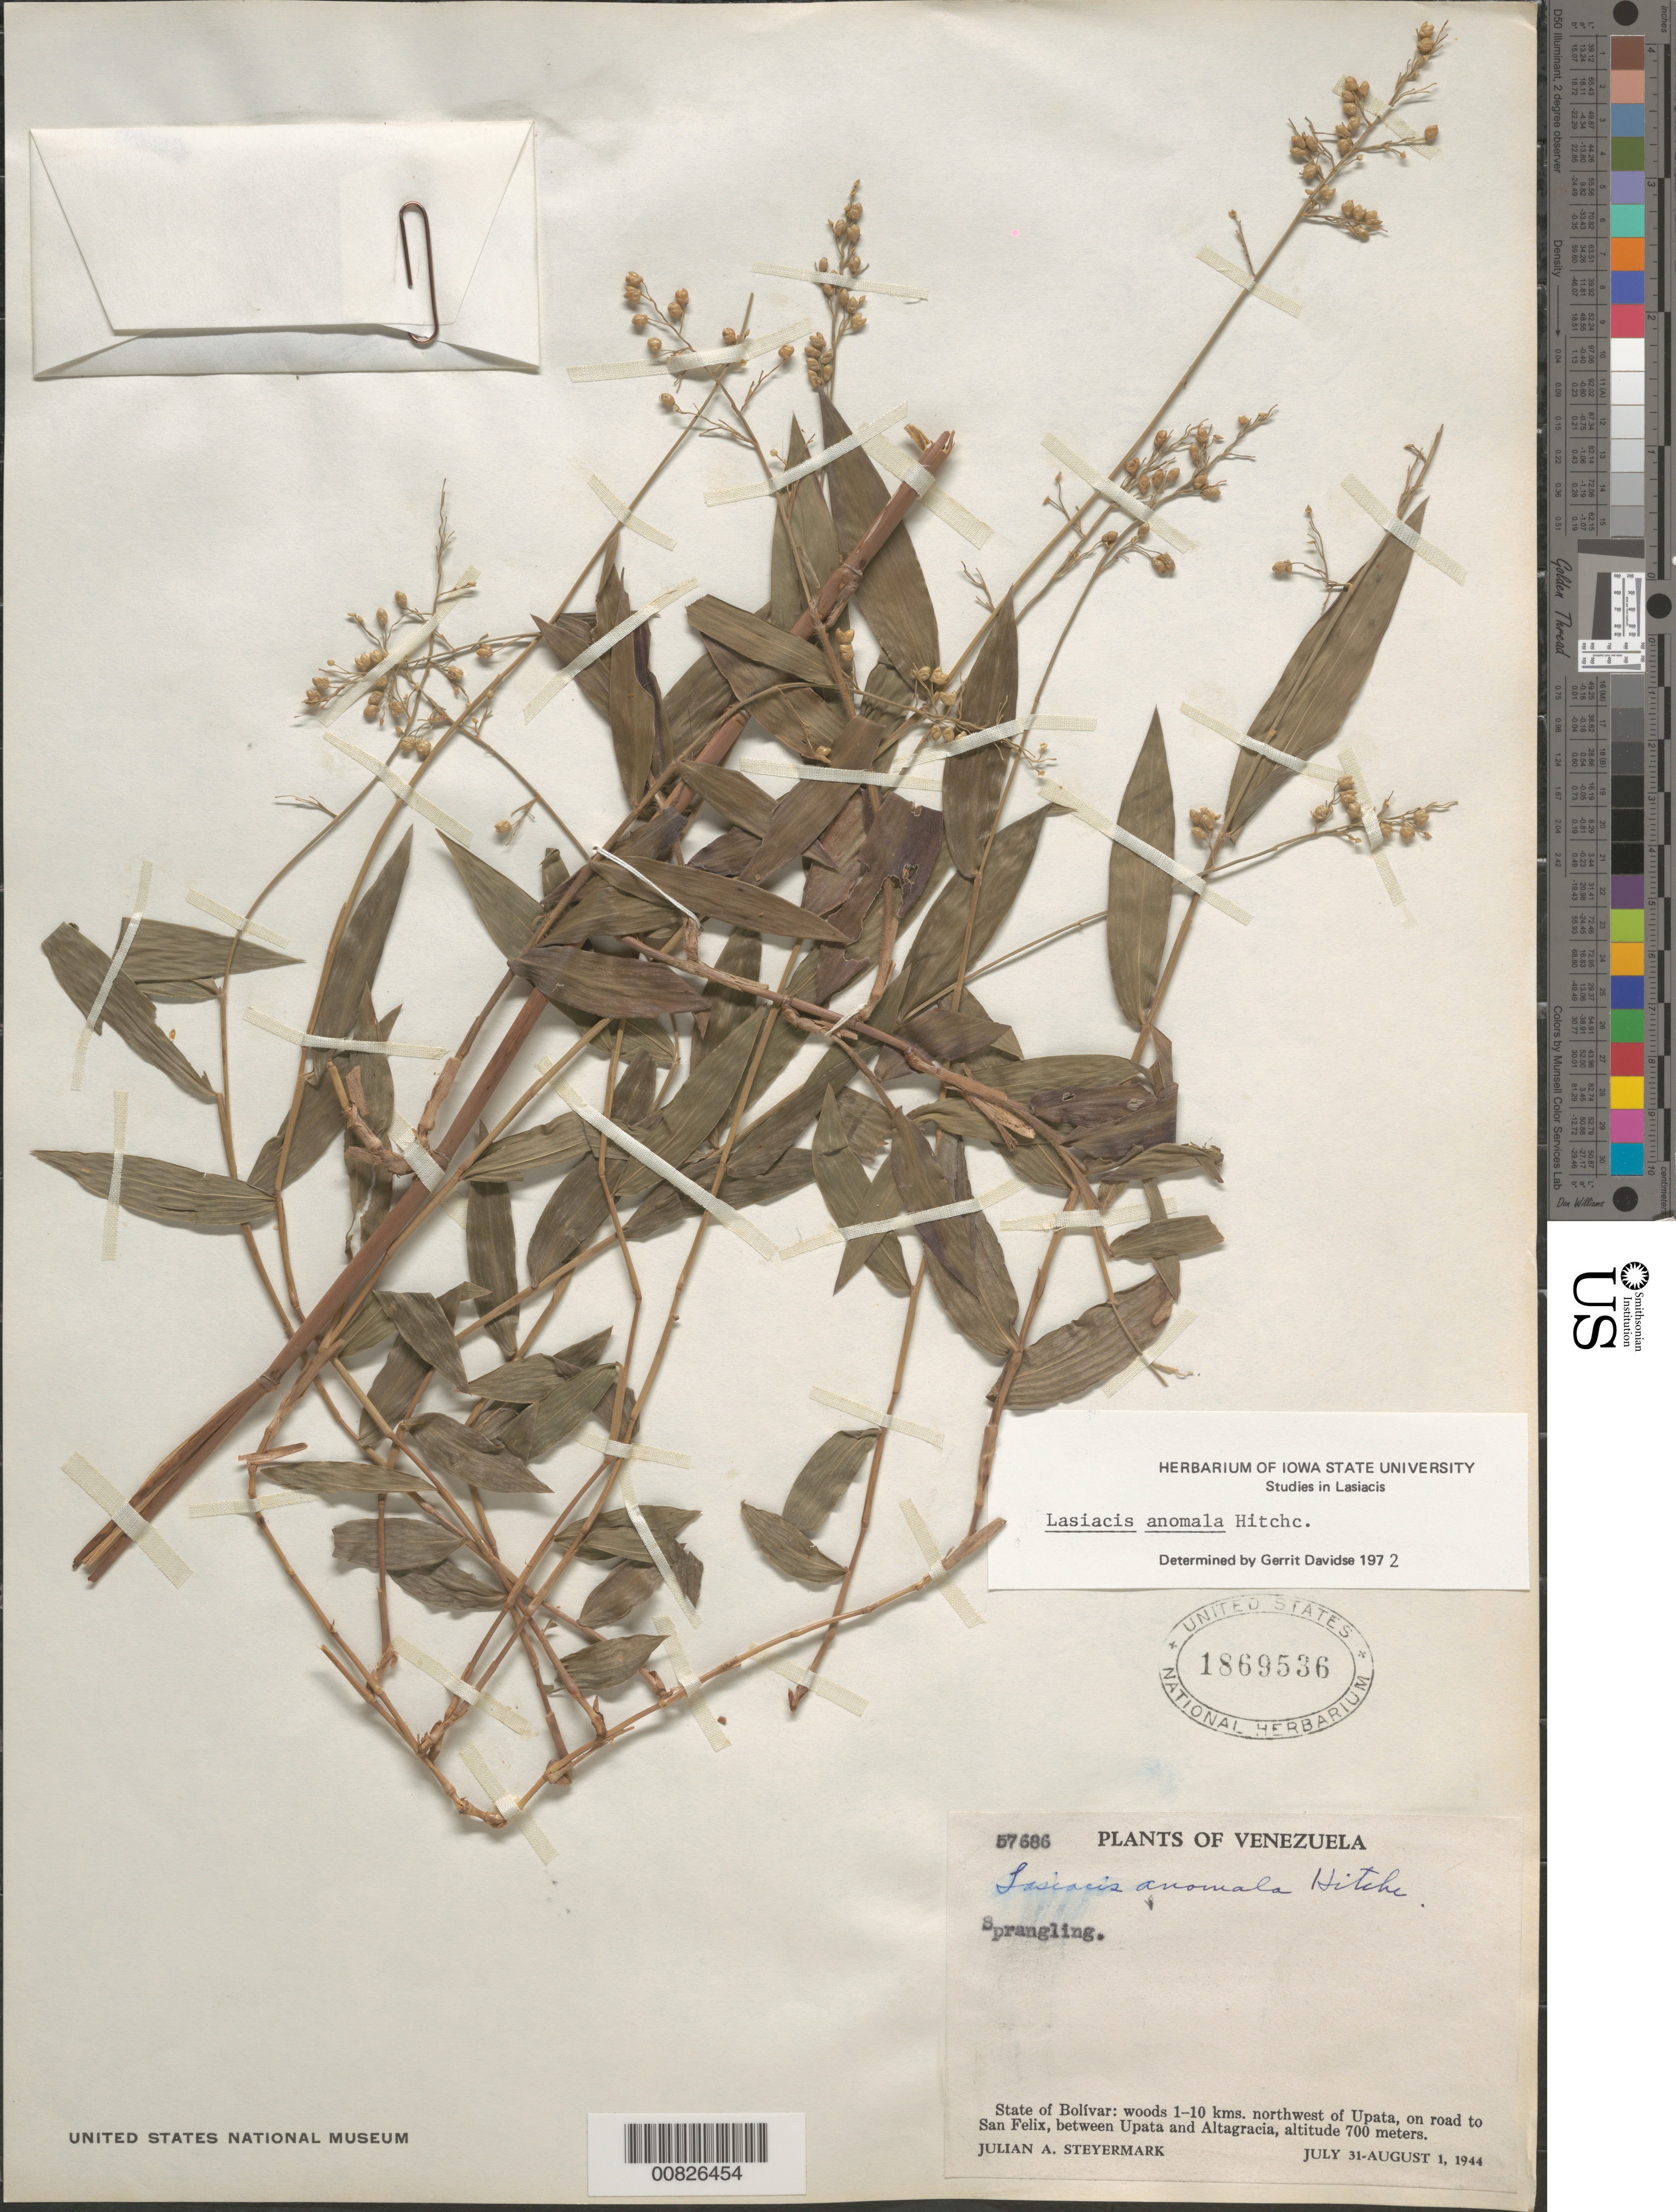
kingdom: Plantae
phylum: Tracheophyta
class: Liliopsida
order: Poales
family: Poaceae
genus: Lasiacis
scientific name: Lasiacis anomala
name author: Hitchc.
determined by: Davidse, Gerrit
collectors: J. Steyermark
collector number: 57686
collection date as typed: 31-Jul-44 to 1-Aug-44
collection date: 1944-07-31/1944-08-01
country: Venezuela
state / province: Bolívar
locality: Upata, 1-10 km NW of on road to San Felix, between Upata and Altagracia; Rio Upata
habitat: Woods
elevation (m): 700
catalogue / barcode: US 1869536